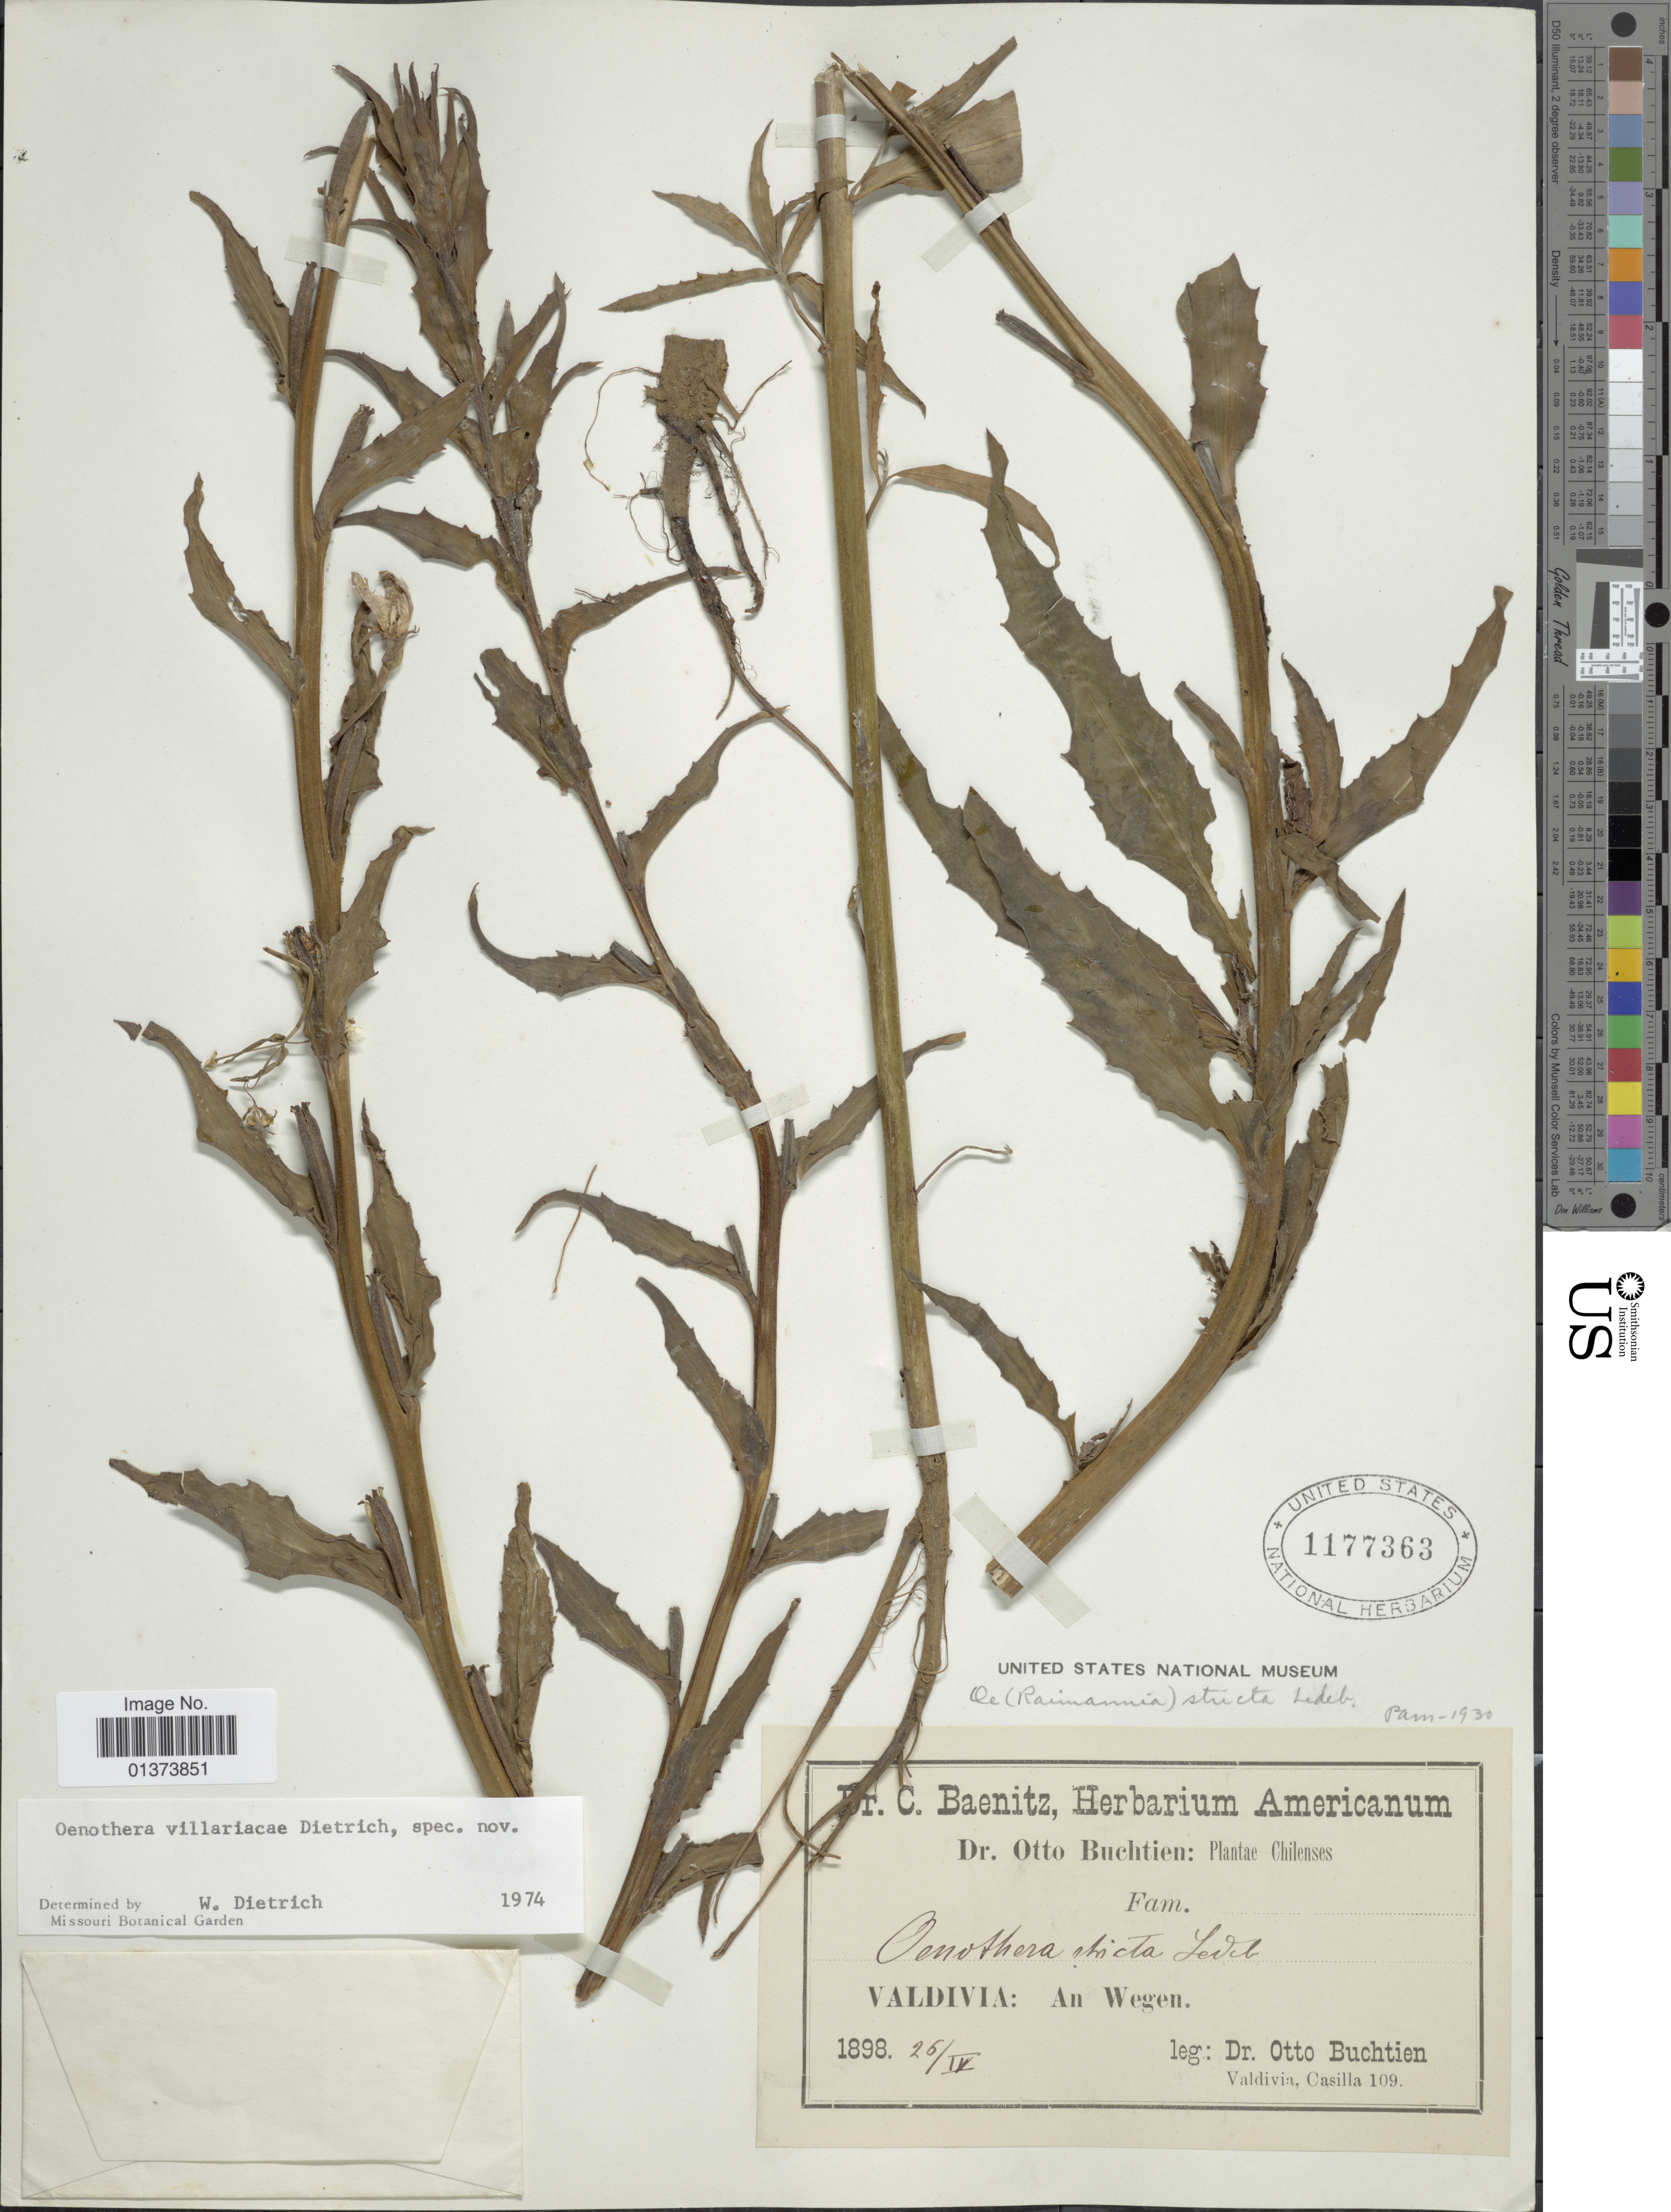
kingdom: Plantae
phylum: Tracheophyta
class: Magnoliopsida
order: Myrtales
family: Onagraceae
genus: Oenothera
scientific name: Oenothera villaricae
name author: W. Dietr.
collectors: O. Buchtien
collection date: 1898-04-26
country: Chile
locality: Valdivia: An Wegen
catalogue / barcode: US 1177363